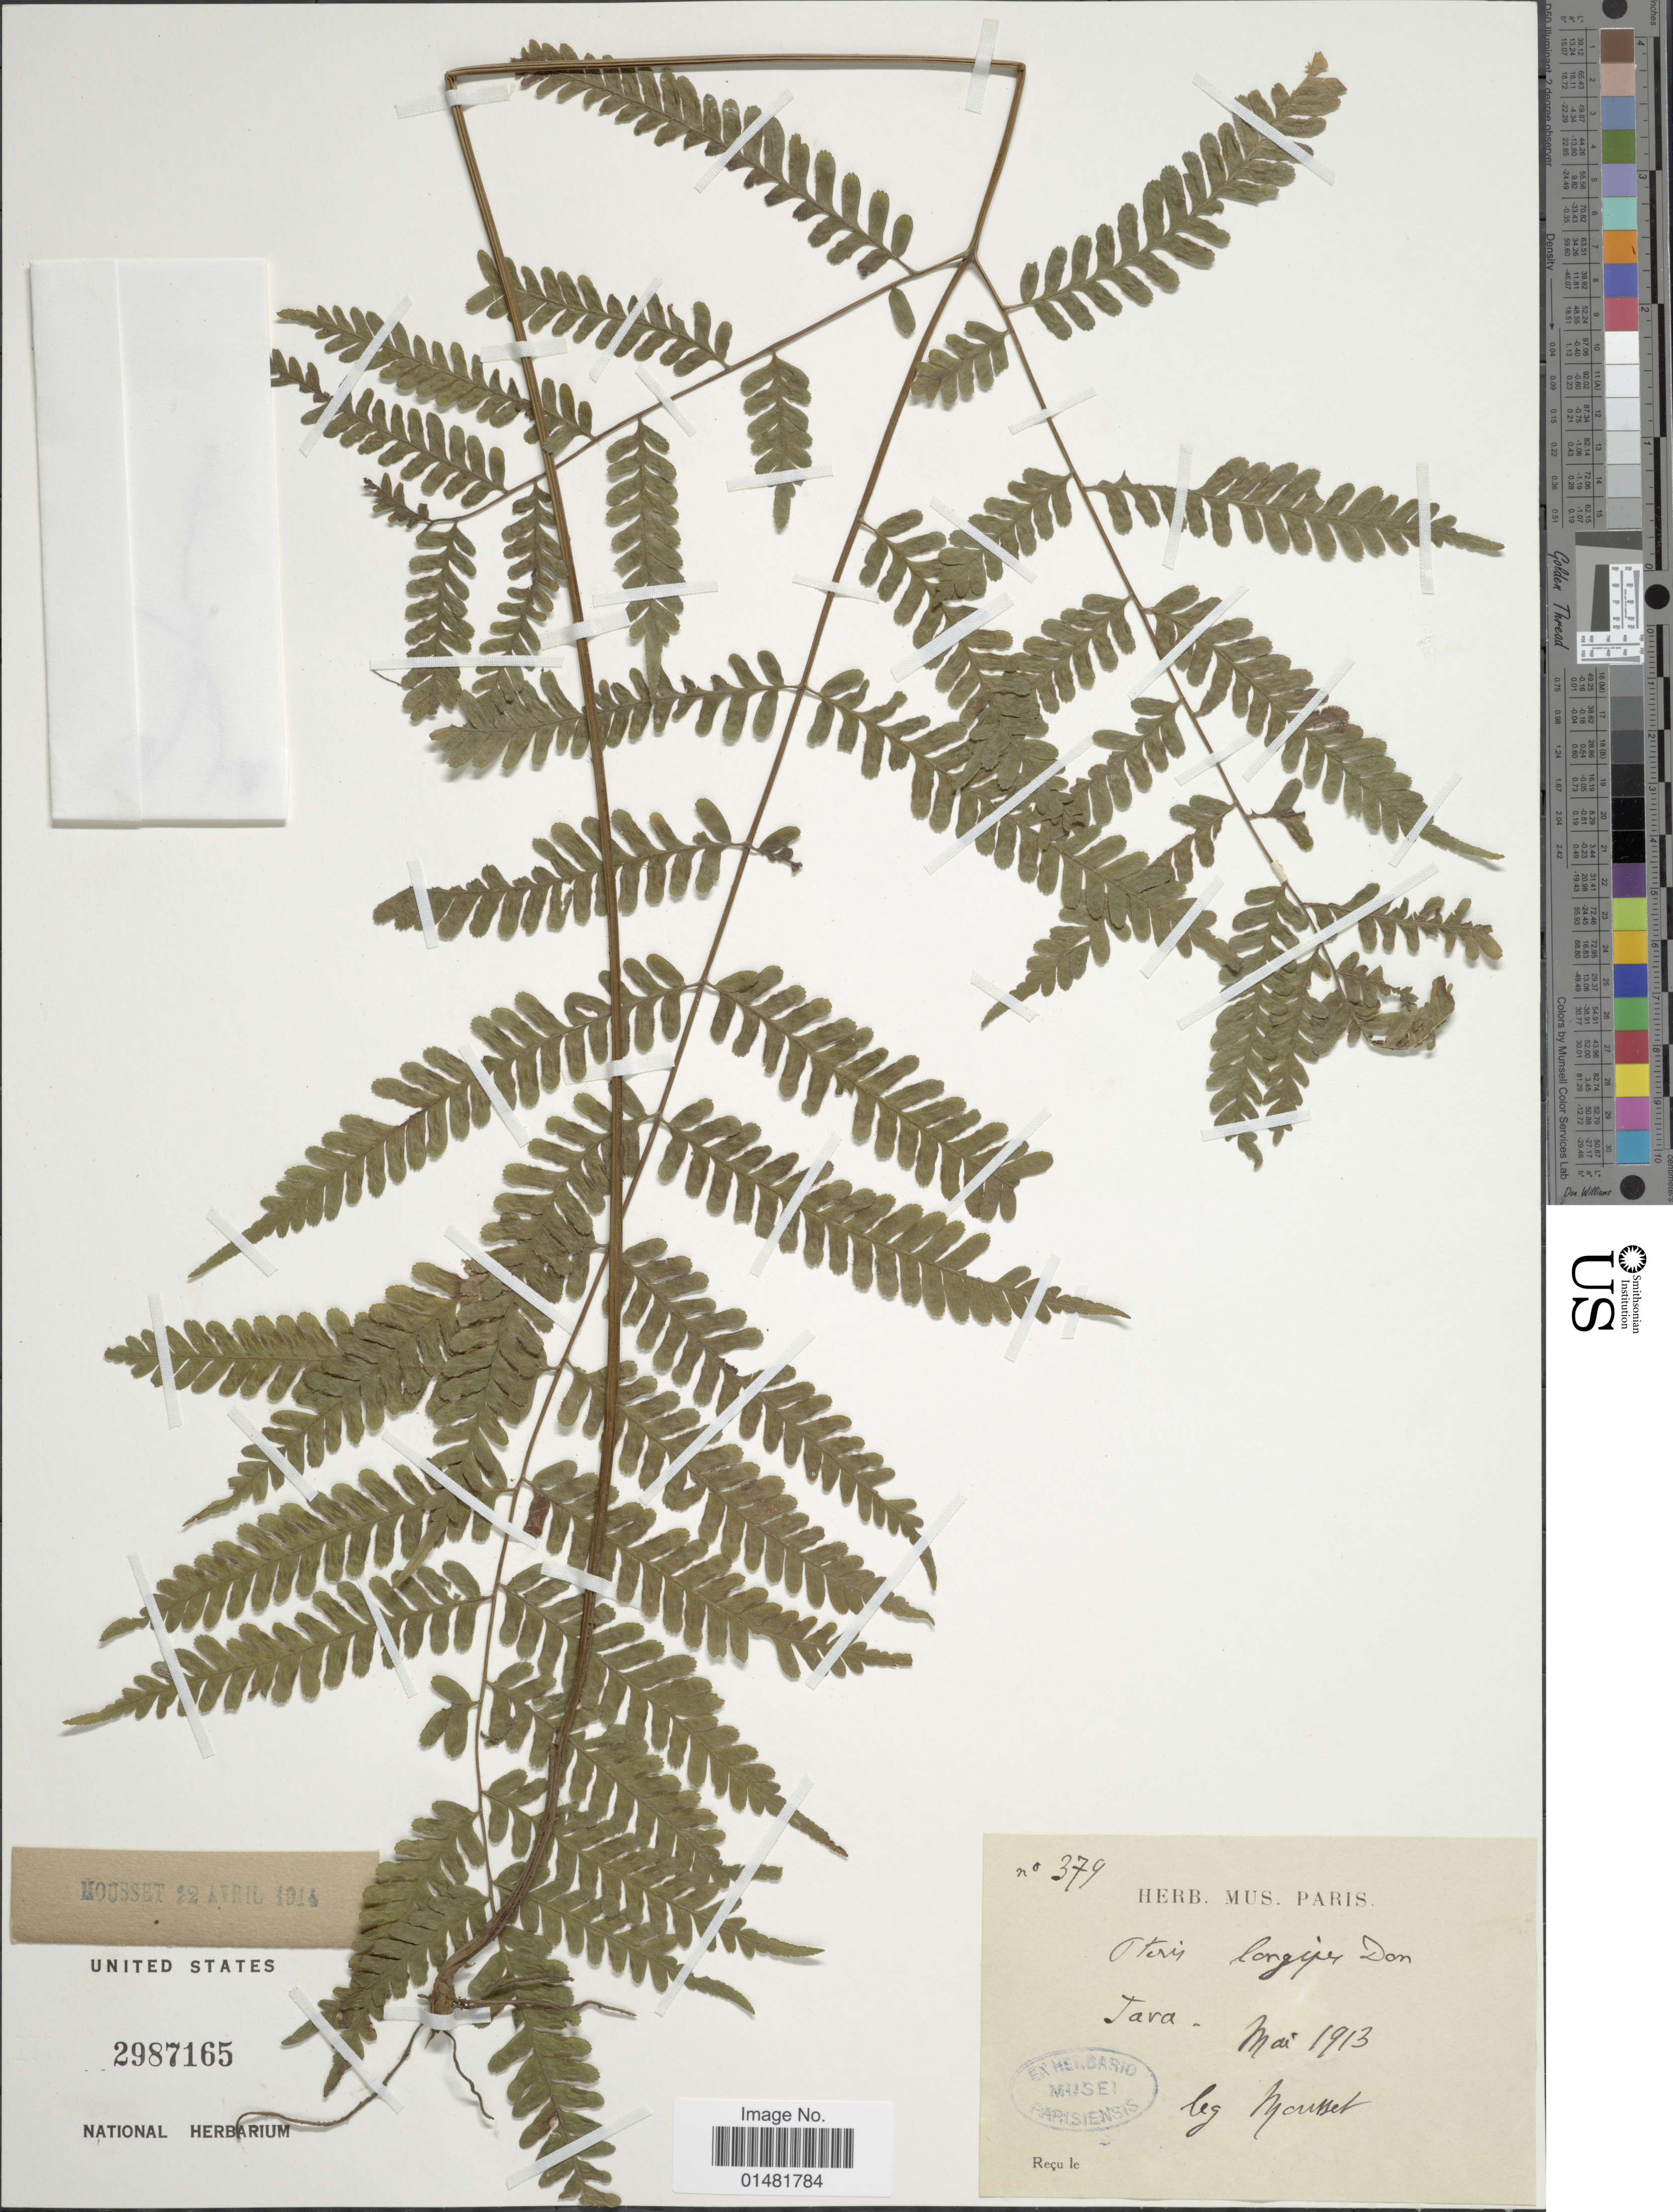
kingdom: Plantae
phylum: Tracheophyta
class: Polypodiopsida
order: Polypodiales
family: Pteridaceae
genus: Pteris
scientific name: Pteris longipes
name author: D. Don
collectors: Mousset, --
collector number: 379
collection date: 1913-05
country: Indonesia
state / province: Java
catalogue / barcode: US 2987165